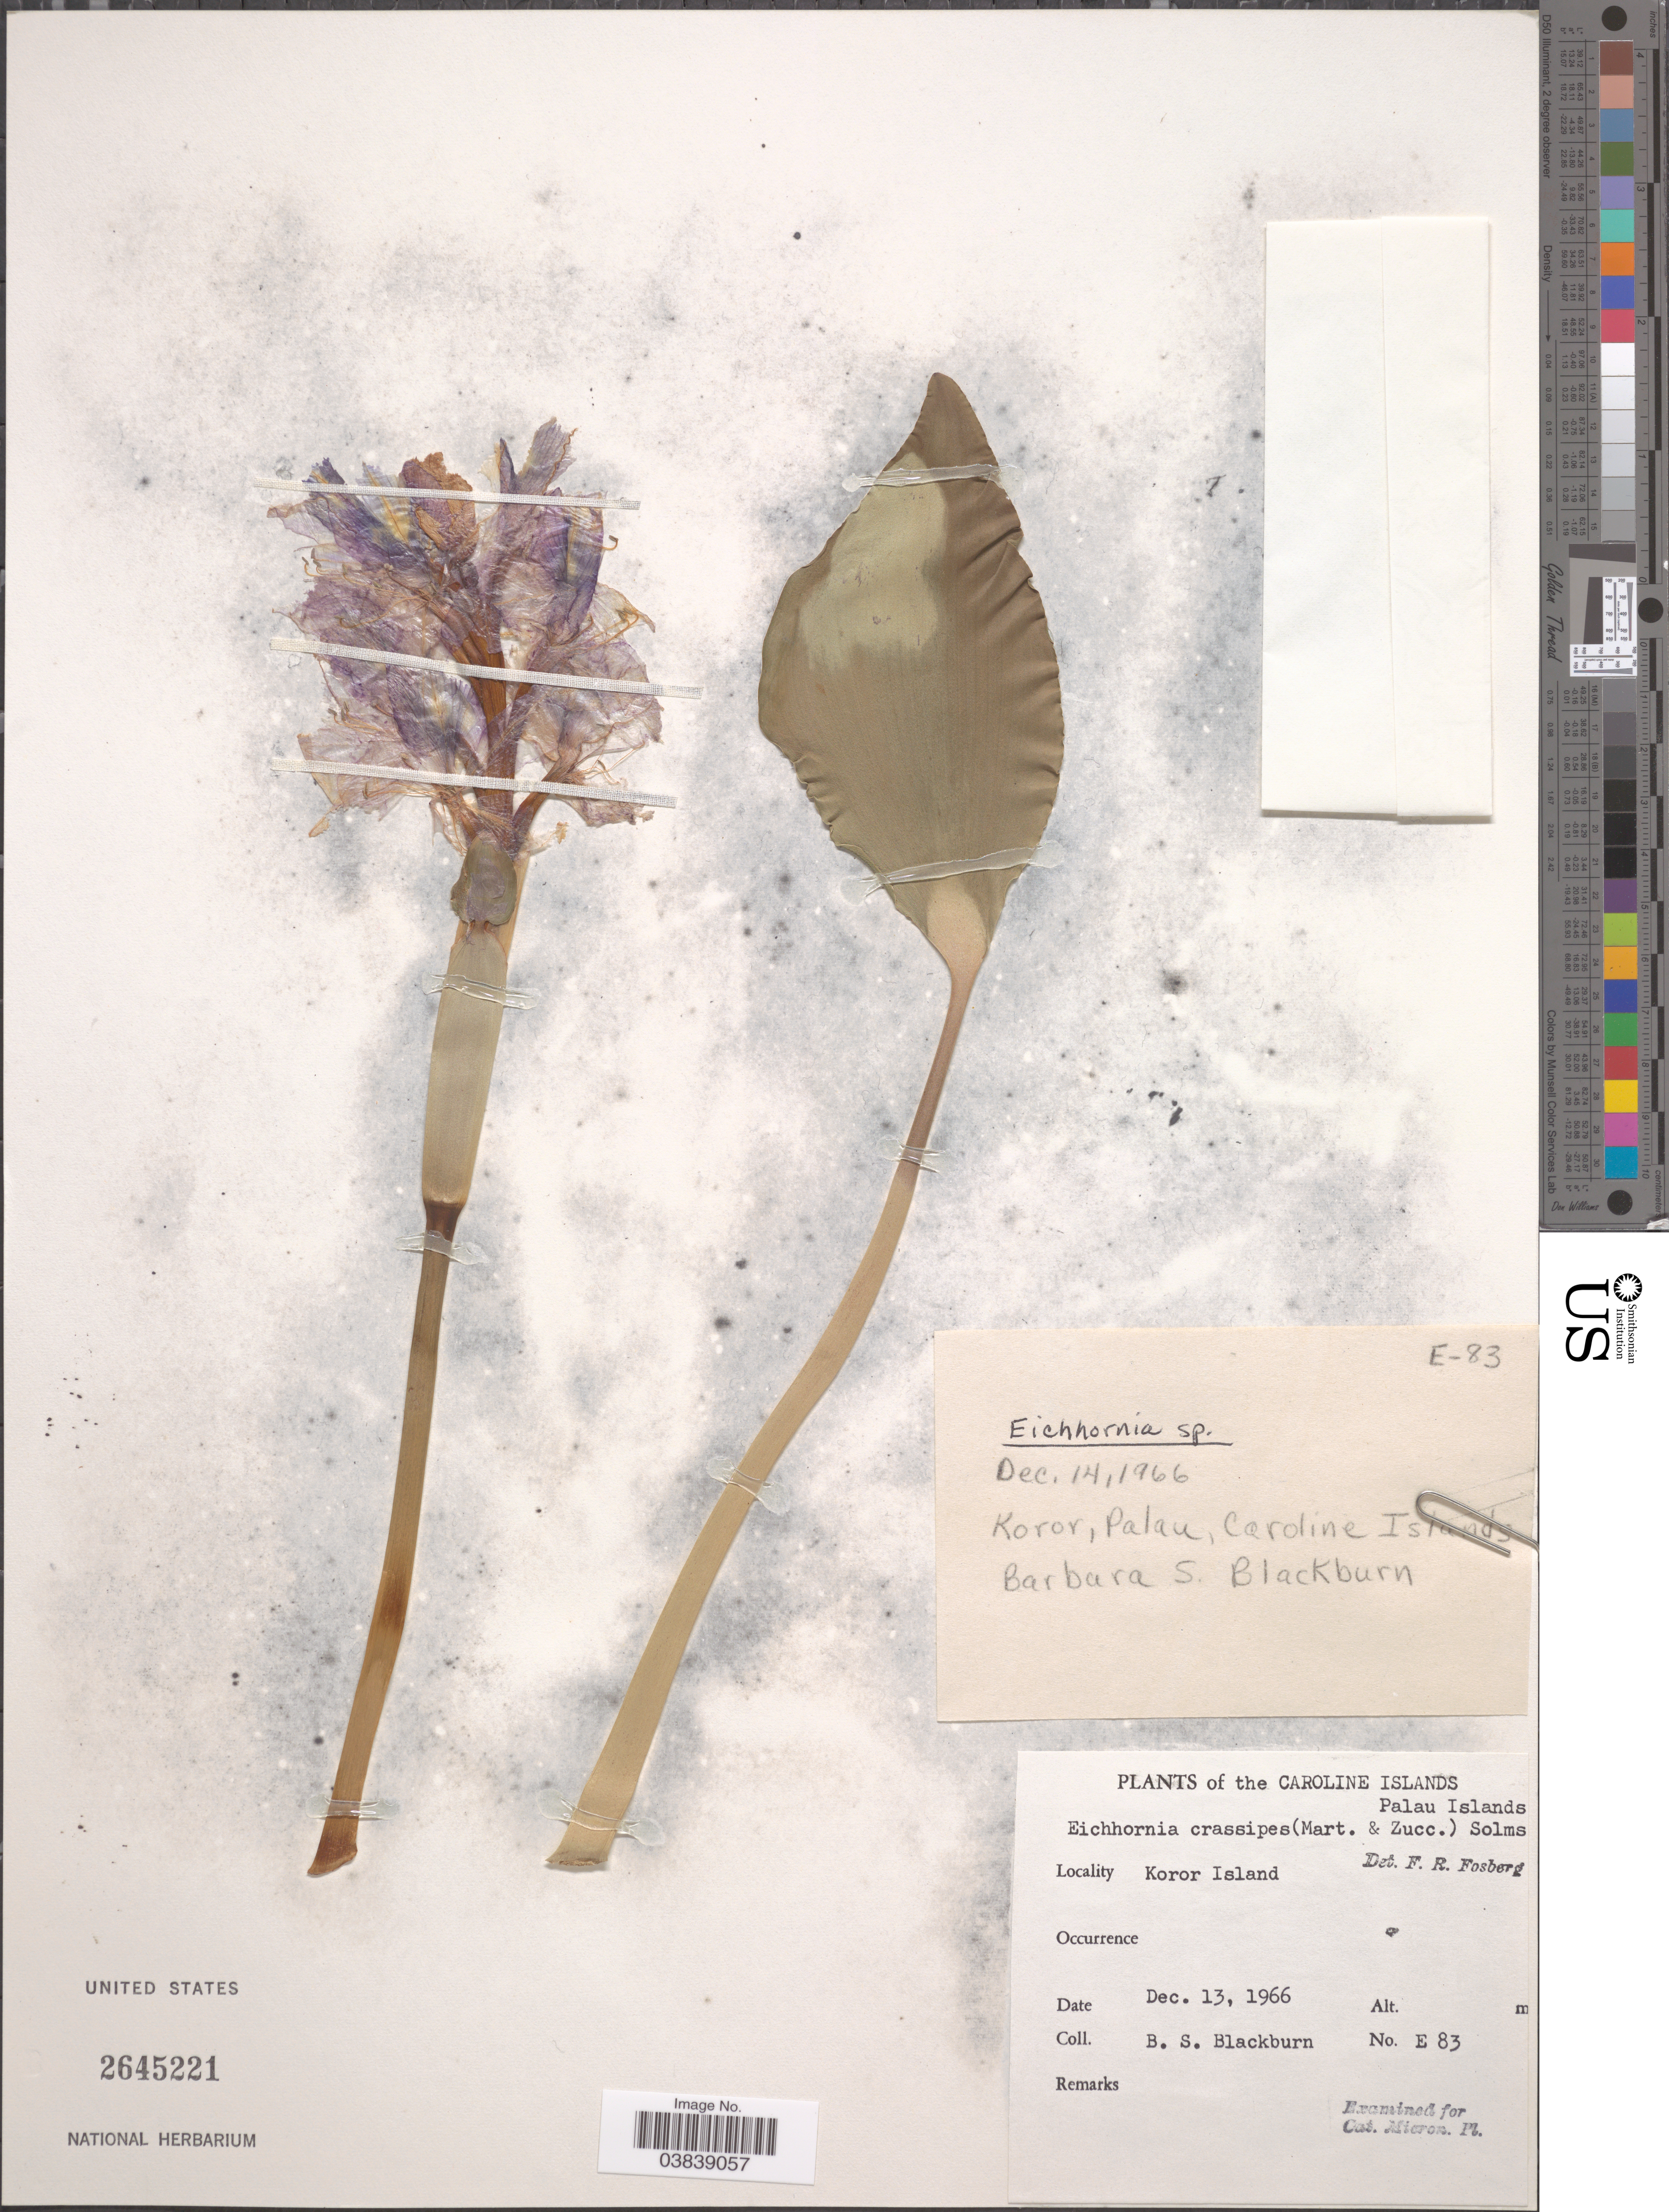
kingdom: Plantae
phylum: Tracheophyta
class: Liliopsida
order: Commelinales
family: Pontederiaceae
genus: Eichhornia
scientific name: Eichhornia crassipes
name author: (Mart.) Solms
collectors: B. S. Blackburn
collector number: E 83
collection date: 1966-12-13/1966-12-14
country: Palau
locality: Koror Island, Palau, Caroline Islands.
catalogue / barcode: US 2645221